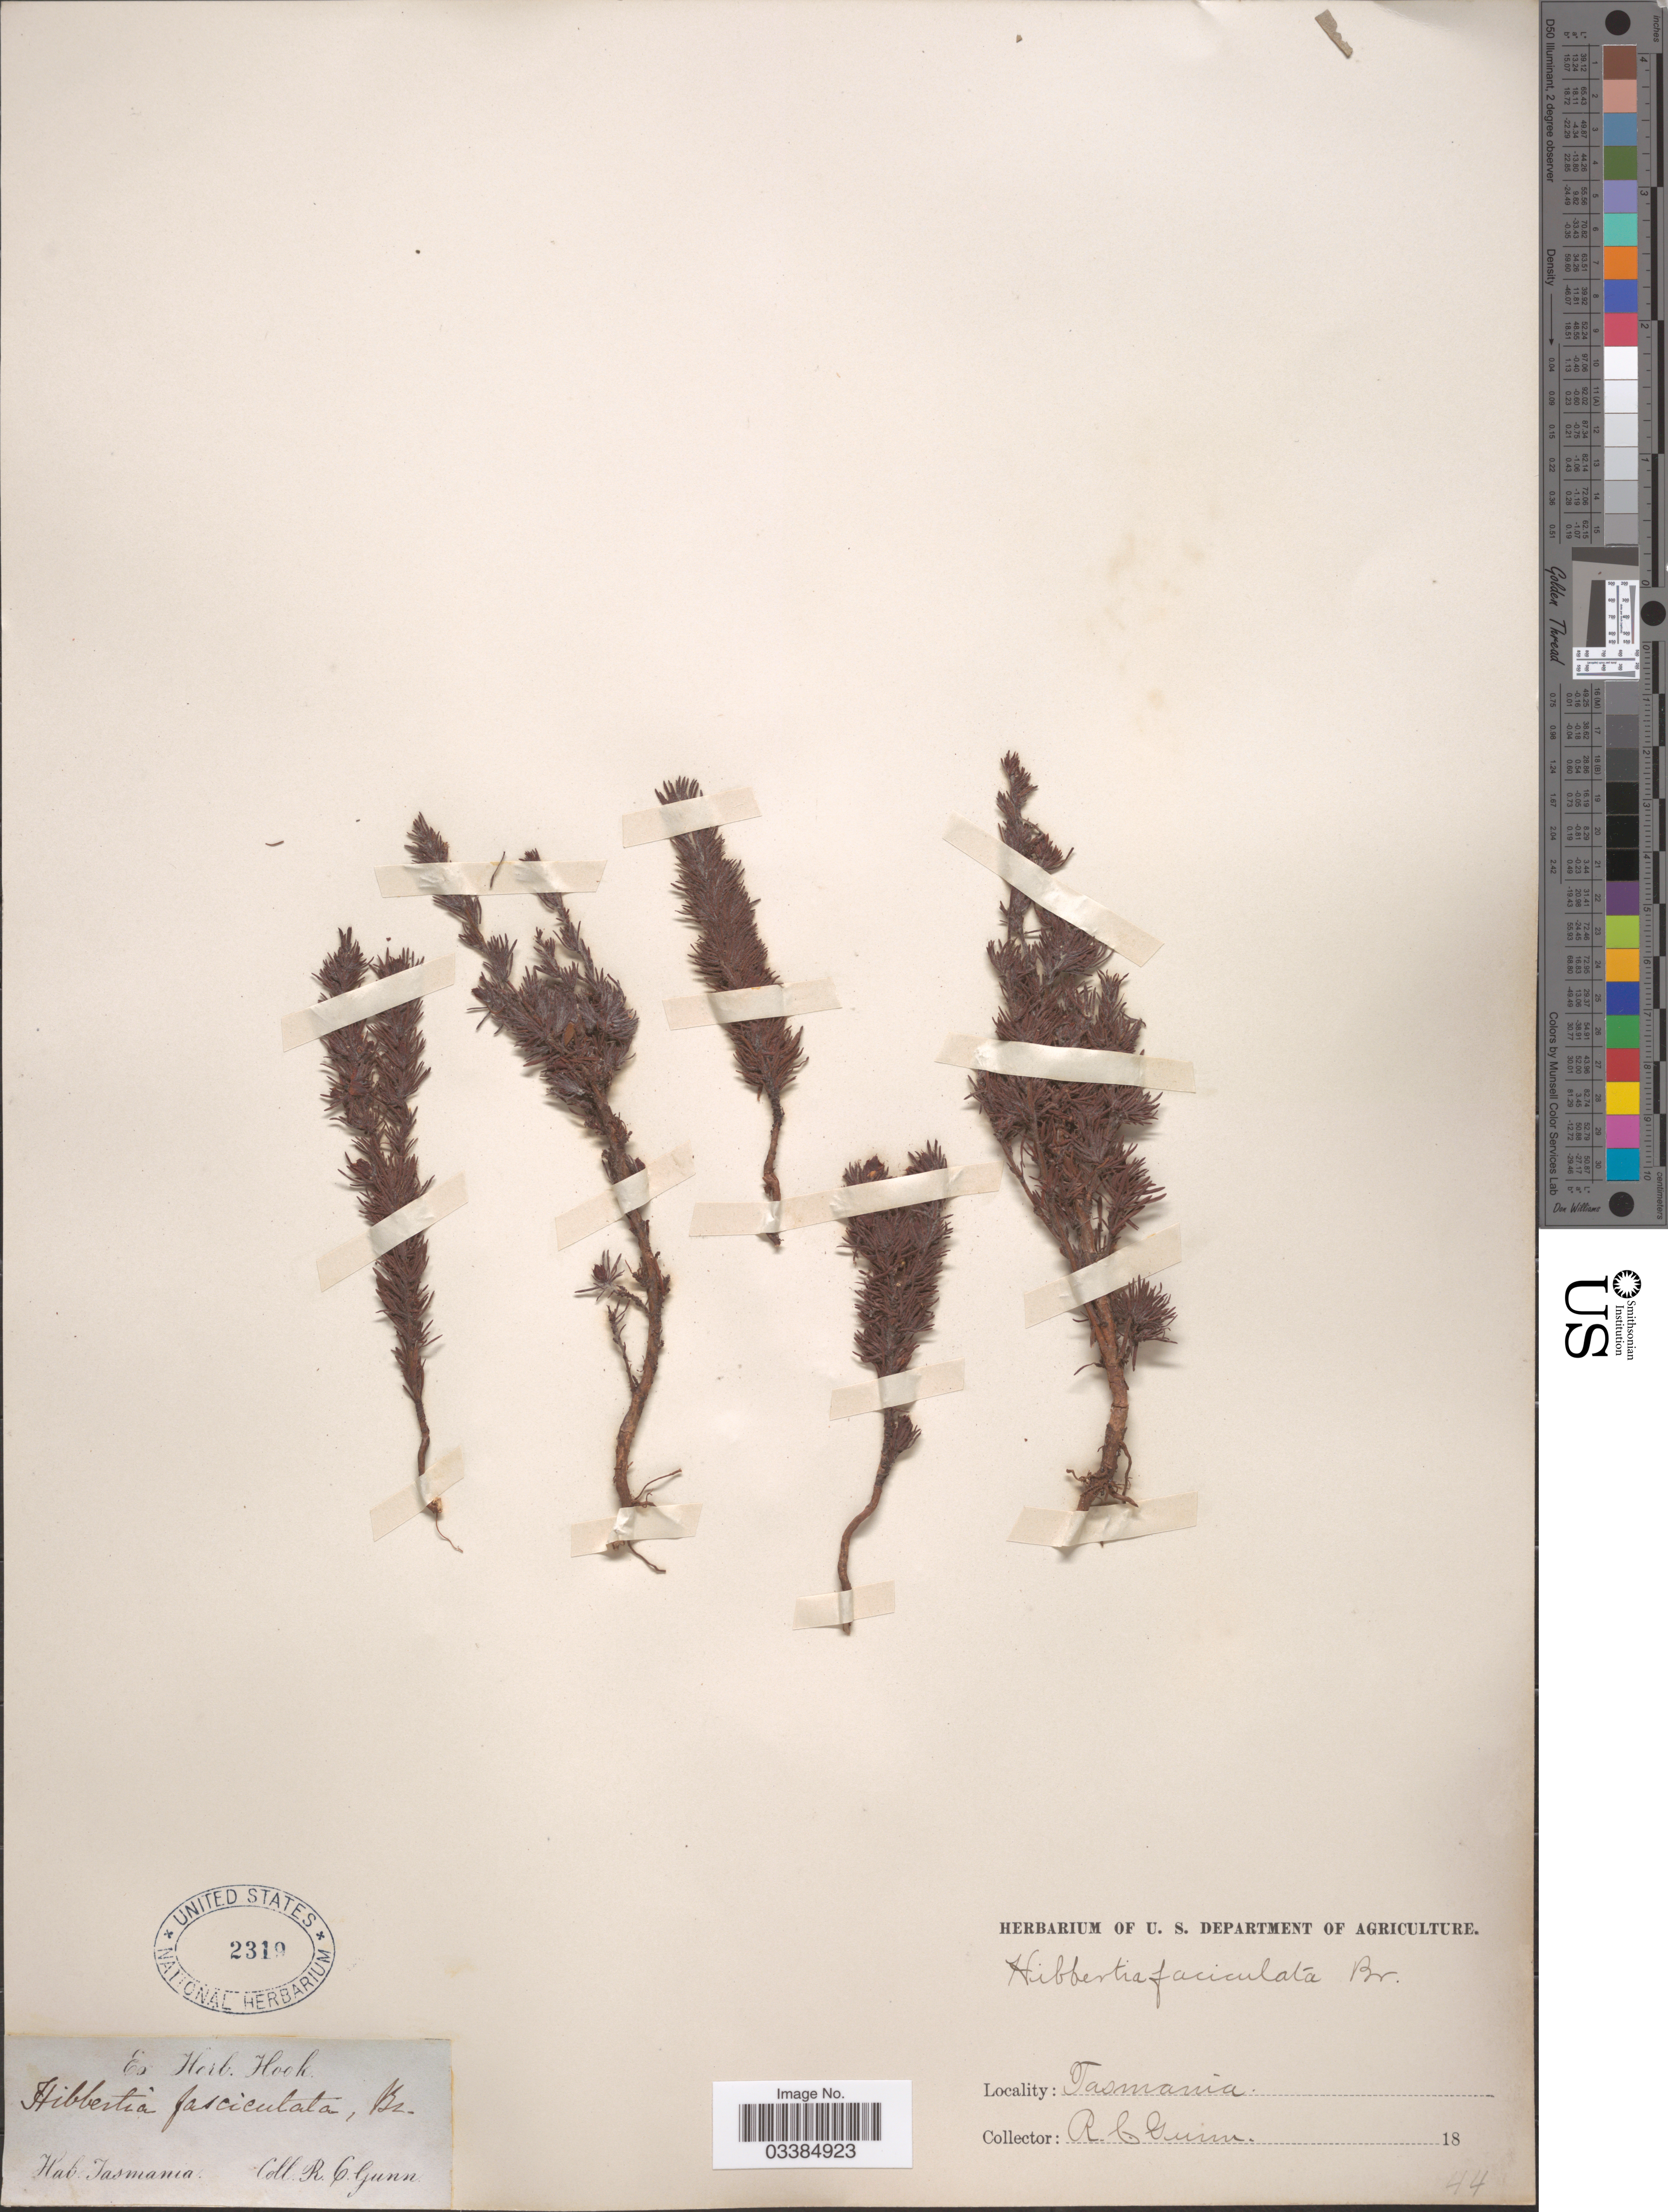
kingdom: Plantae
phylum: Tracheophyta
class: Magnoliopsida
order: Dilleniales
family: Dilleniaceae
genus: Hibbertia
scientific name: Hibbertia fasciculata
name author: R. Br. ex DC.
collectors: R. Gunn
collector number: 44?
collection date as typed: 18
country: Australia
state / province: Tasmania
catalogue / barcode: US 2319